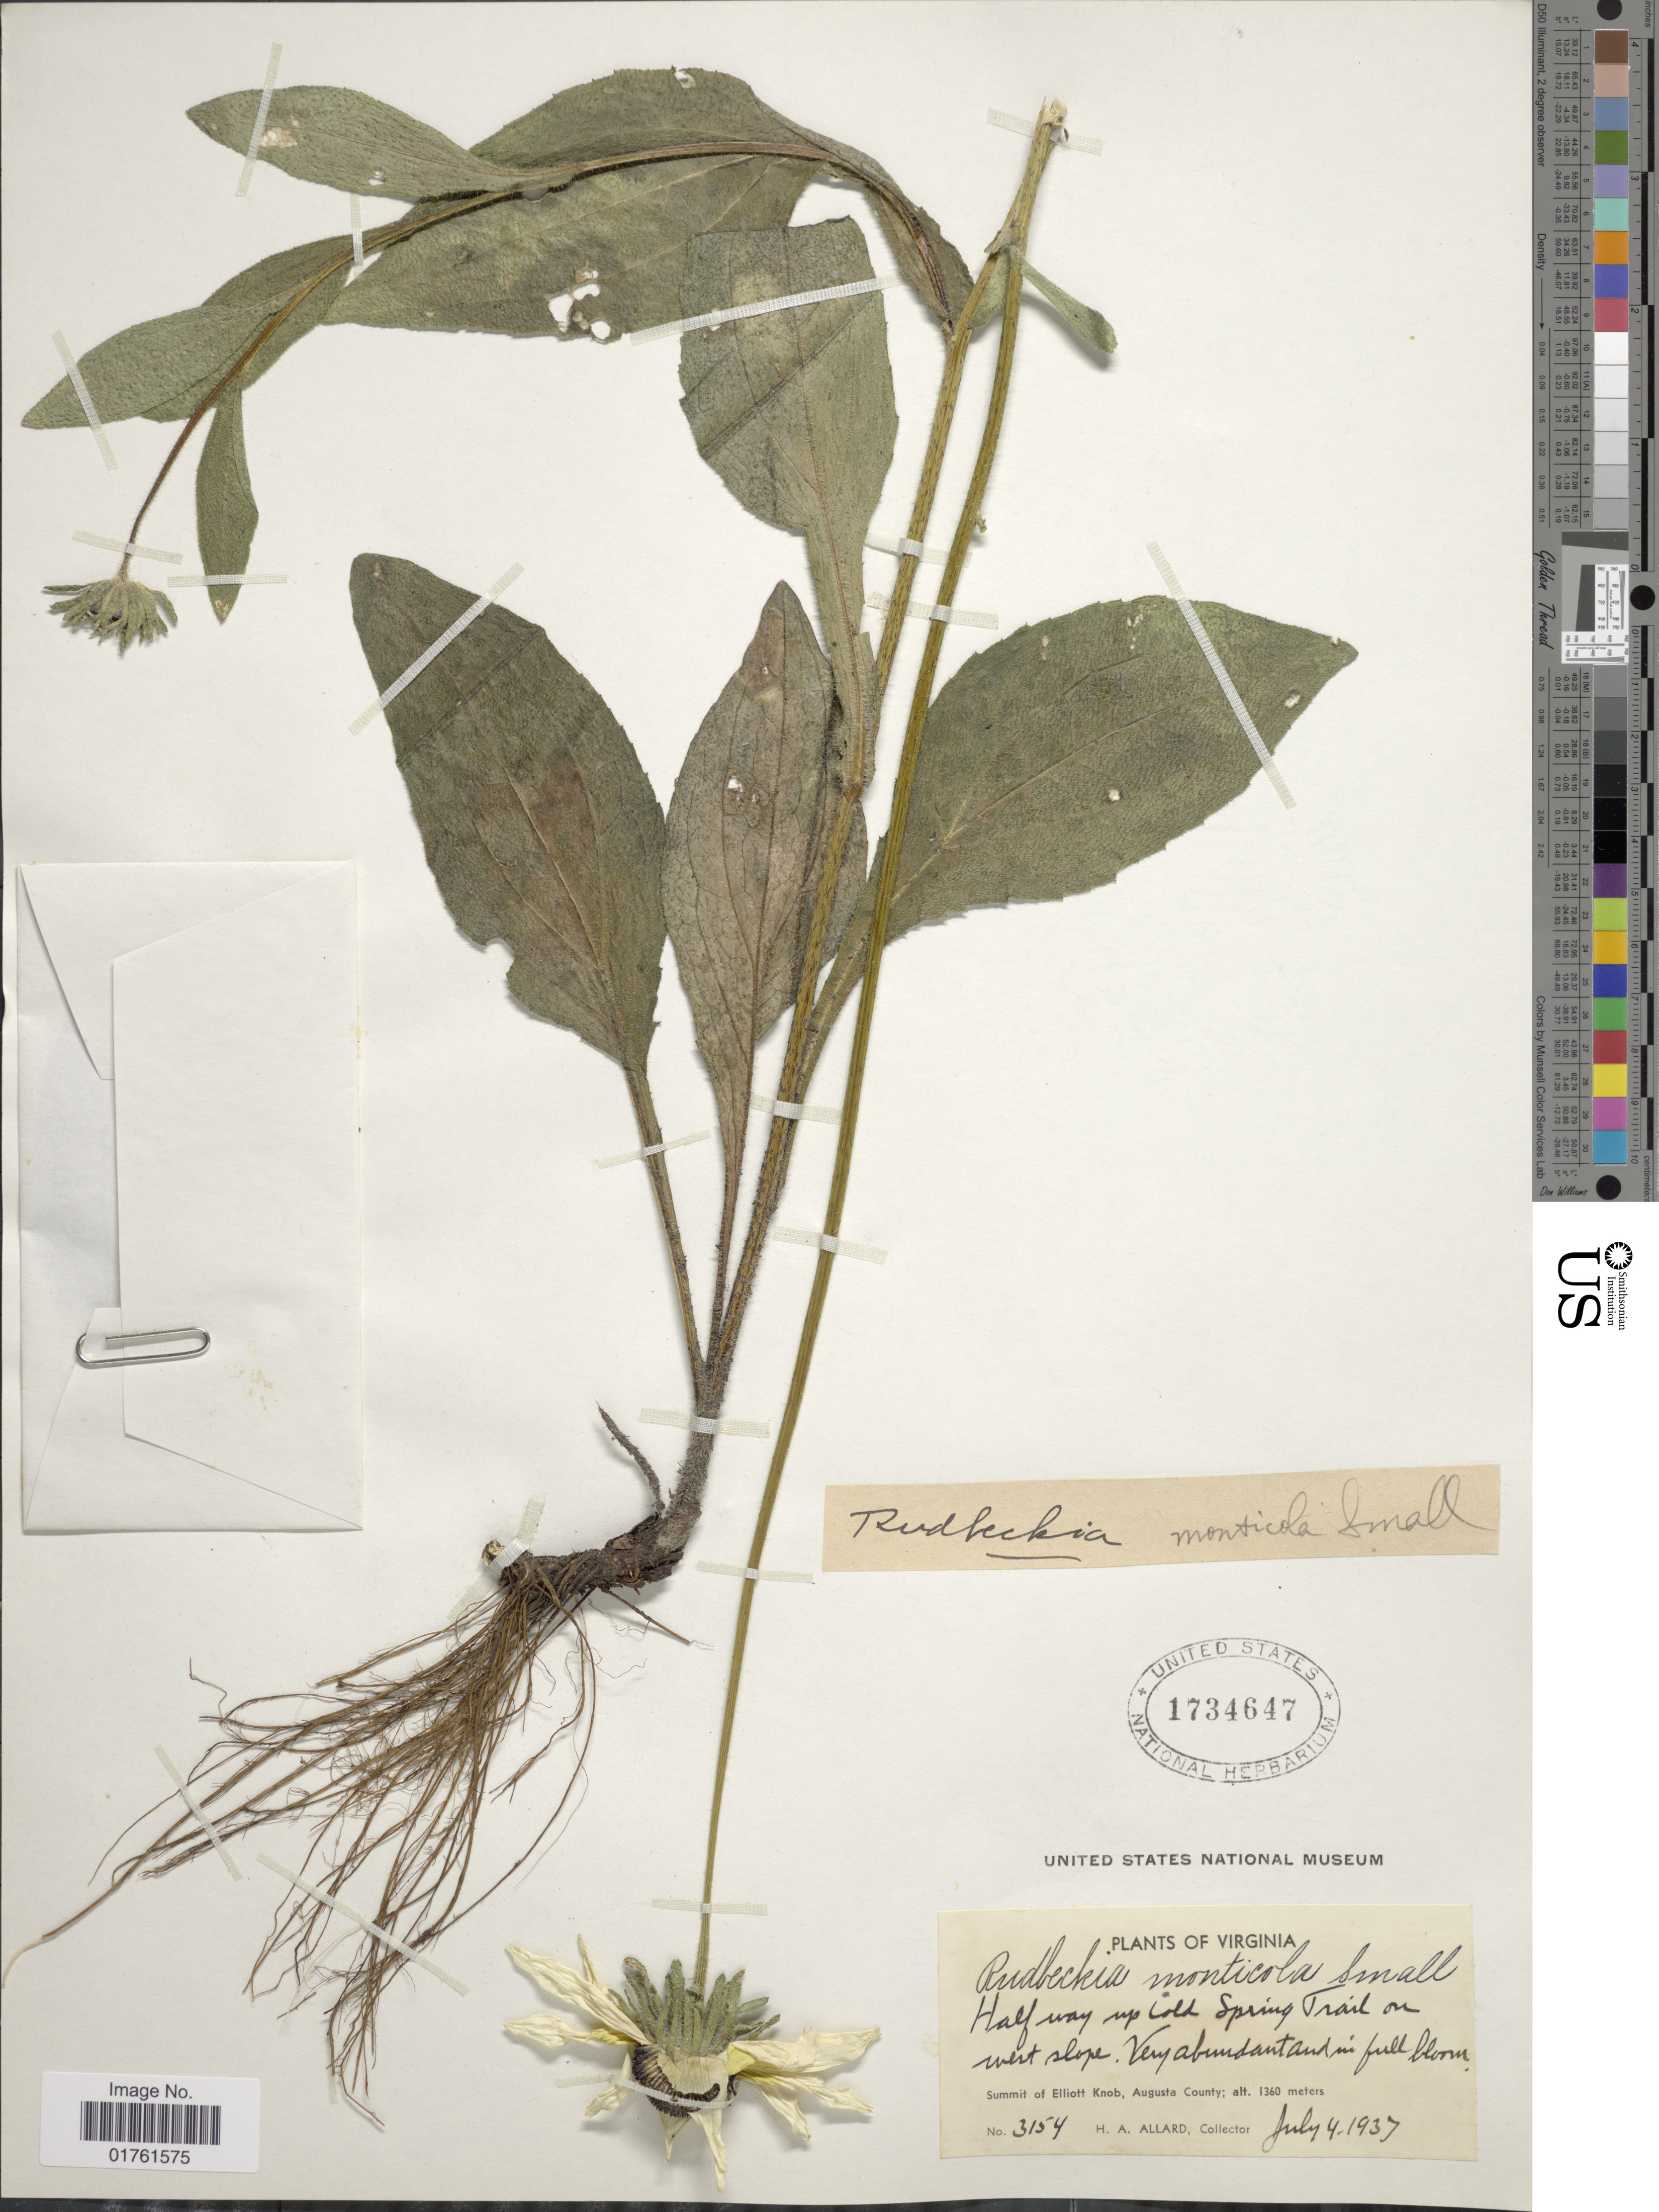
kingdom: Plantae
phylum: Tracheophyta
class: Magnoliopsida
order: Asterales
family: Asteraceae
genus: Rudbeckia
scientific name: Rudbeckia monticola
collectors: H. A. Allard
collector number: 3154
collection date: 1937-07-04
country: United States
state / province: Virginia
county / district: Augusta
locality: Half way up Cold Spring Trail on West slope. Summit of Elliot Knob, Augusta County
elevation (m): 1360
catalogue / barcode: US 1734647